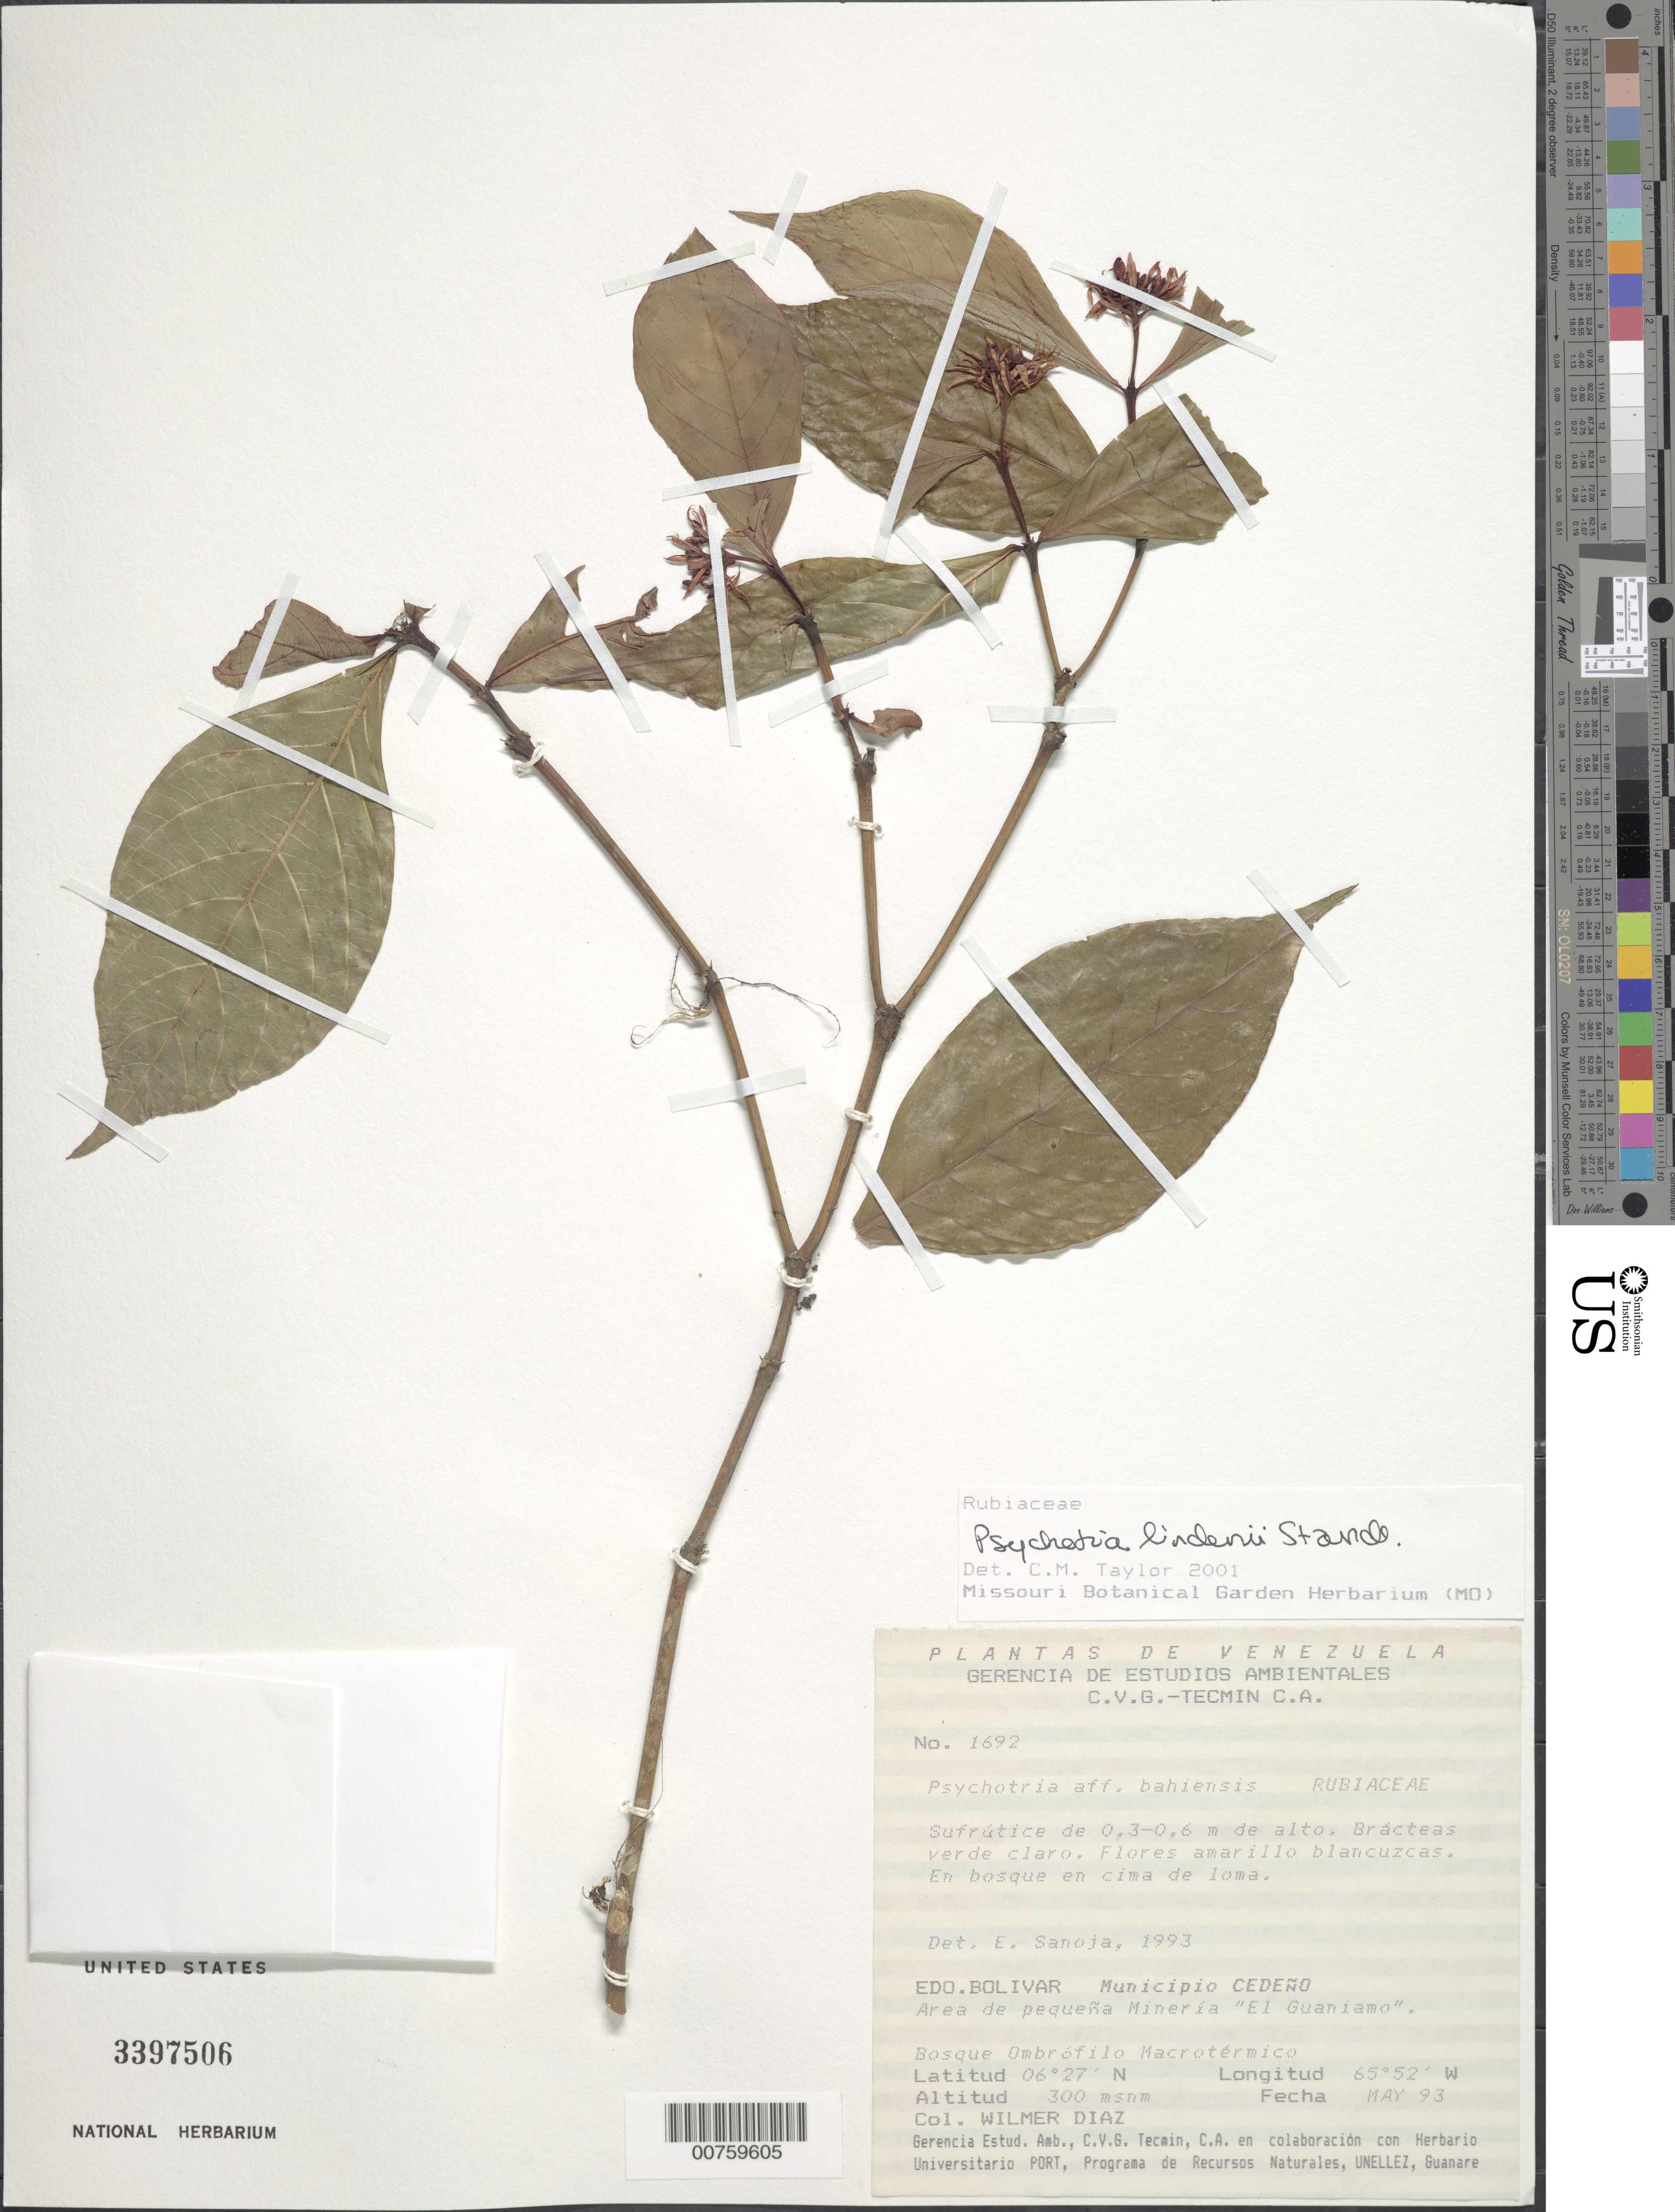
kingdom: Plantae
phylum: Tracheophyta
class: Magnoliopsida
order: Gentianales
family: Rubiaceae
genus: Psychotria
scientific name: Psychotria lindenii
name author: Standl.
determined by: Taylor, Charlotte M.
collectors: W. Díaz P.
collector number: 1692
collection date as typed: May-93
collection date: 1993-05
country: Venezuela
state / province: Bolívar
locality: Mun. Cedeño, Mineria "El Guaniamo"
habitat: Bosque en cima de loma; bosque ombrofilo macrotermico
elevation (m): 300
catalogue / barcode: US 3397506